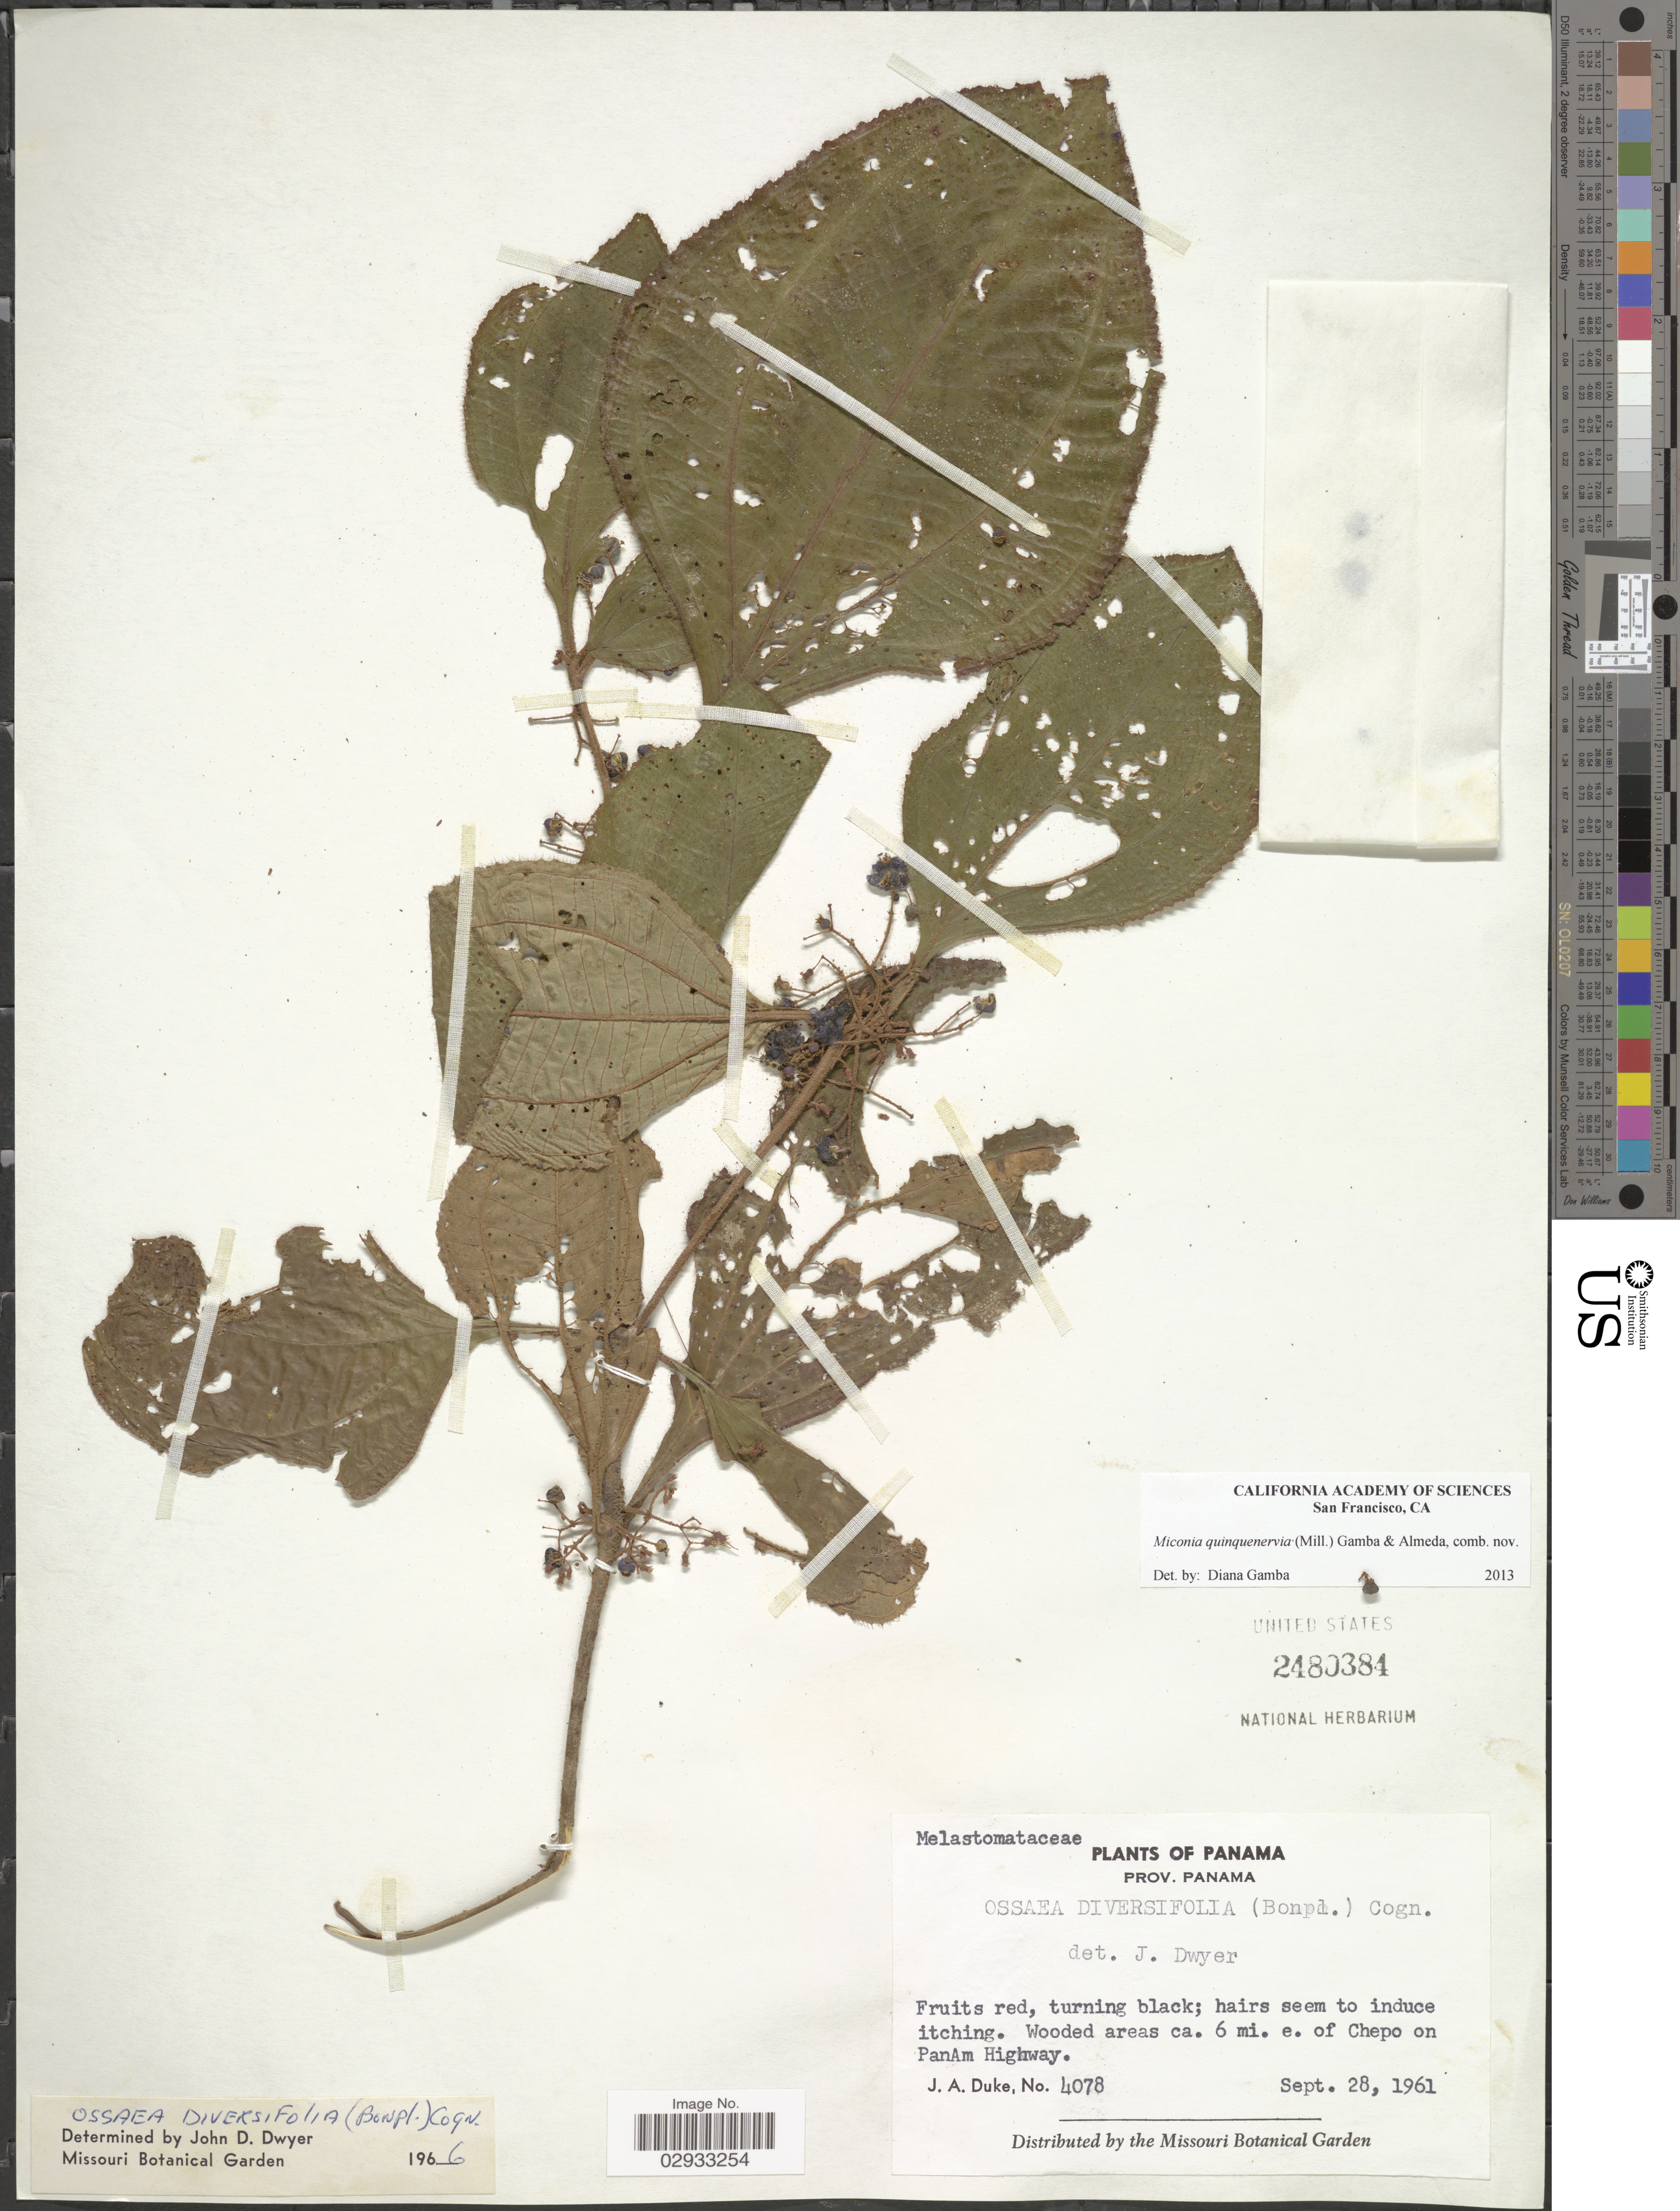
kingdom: Plantae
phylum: Tracheophyta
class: Magnoliopsida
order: Myrtales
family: Melastomataceae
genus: Miconia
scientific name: Miconia quinquenervia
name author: (Mill.) Gamba & Almeda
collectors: J. A. Duke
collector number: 4078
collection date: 1961-09-28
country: Panama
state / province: Panamá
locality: Prov. Panama. Wooded areas ca. 6 mi. e. of Chepo on Panam Highway.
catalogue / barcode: US 2480384